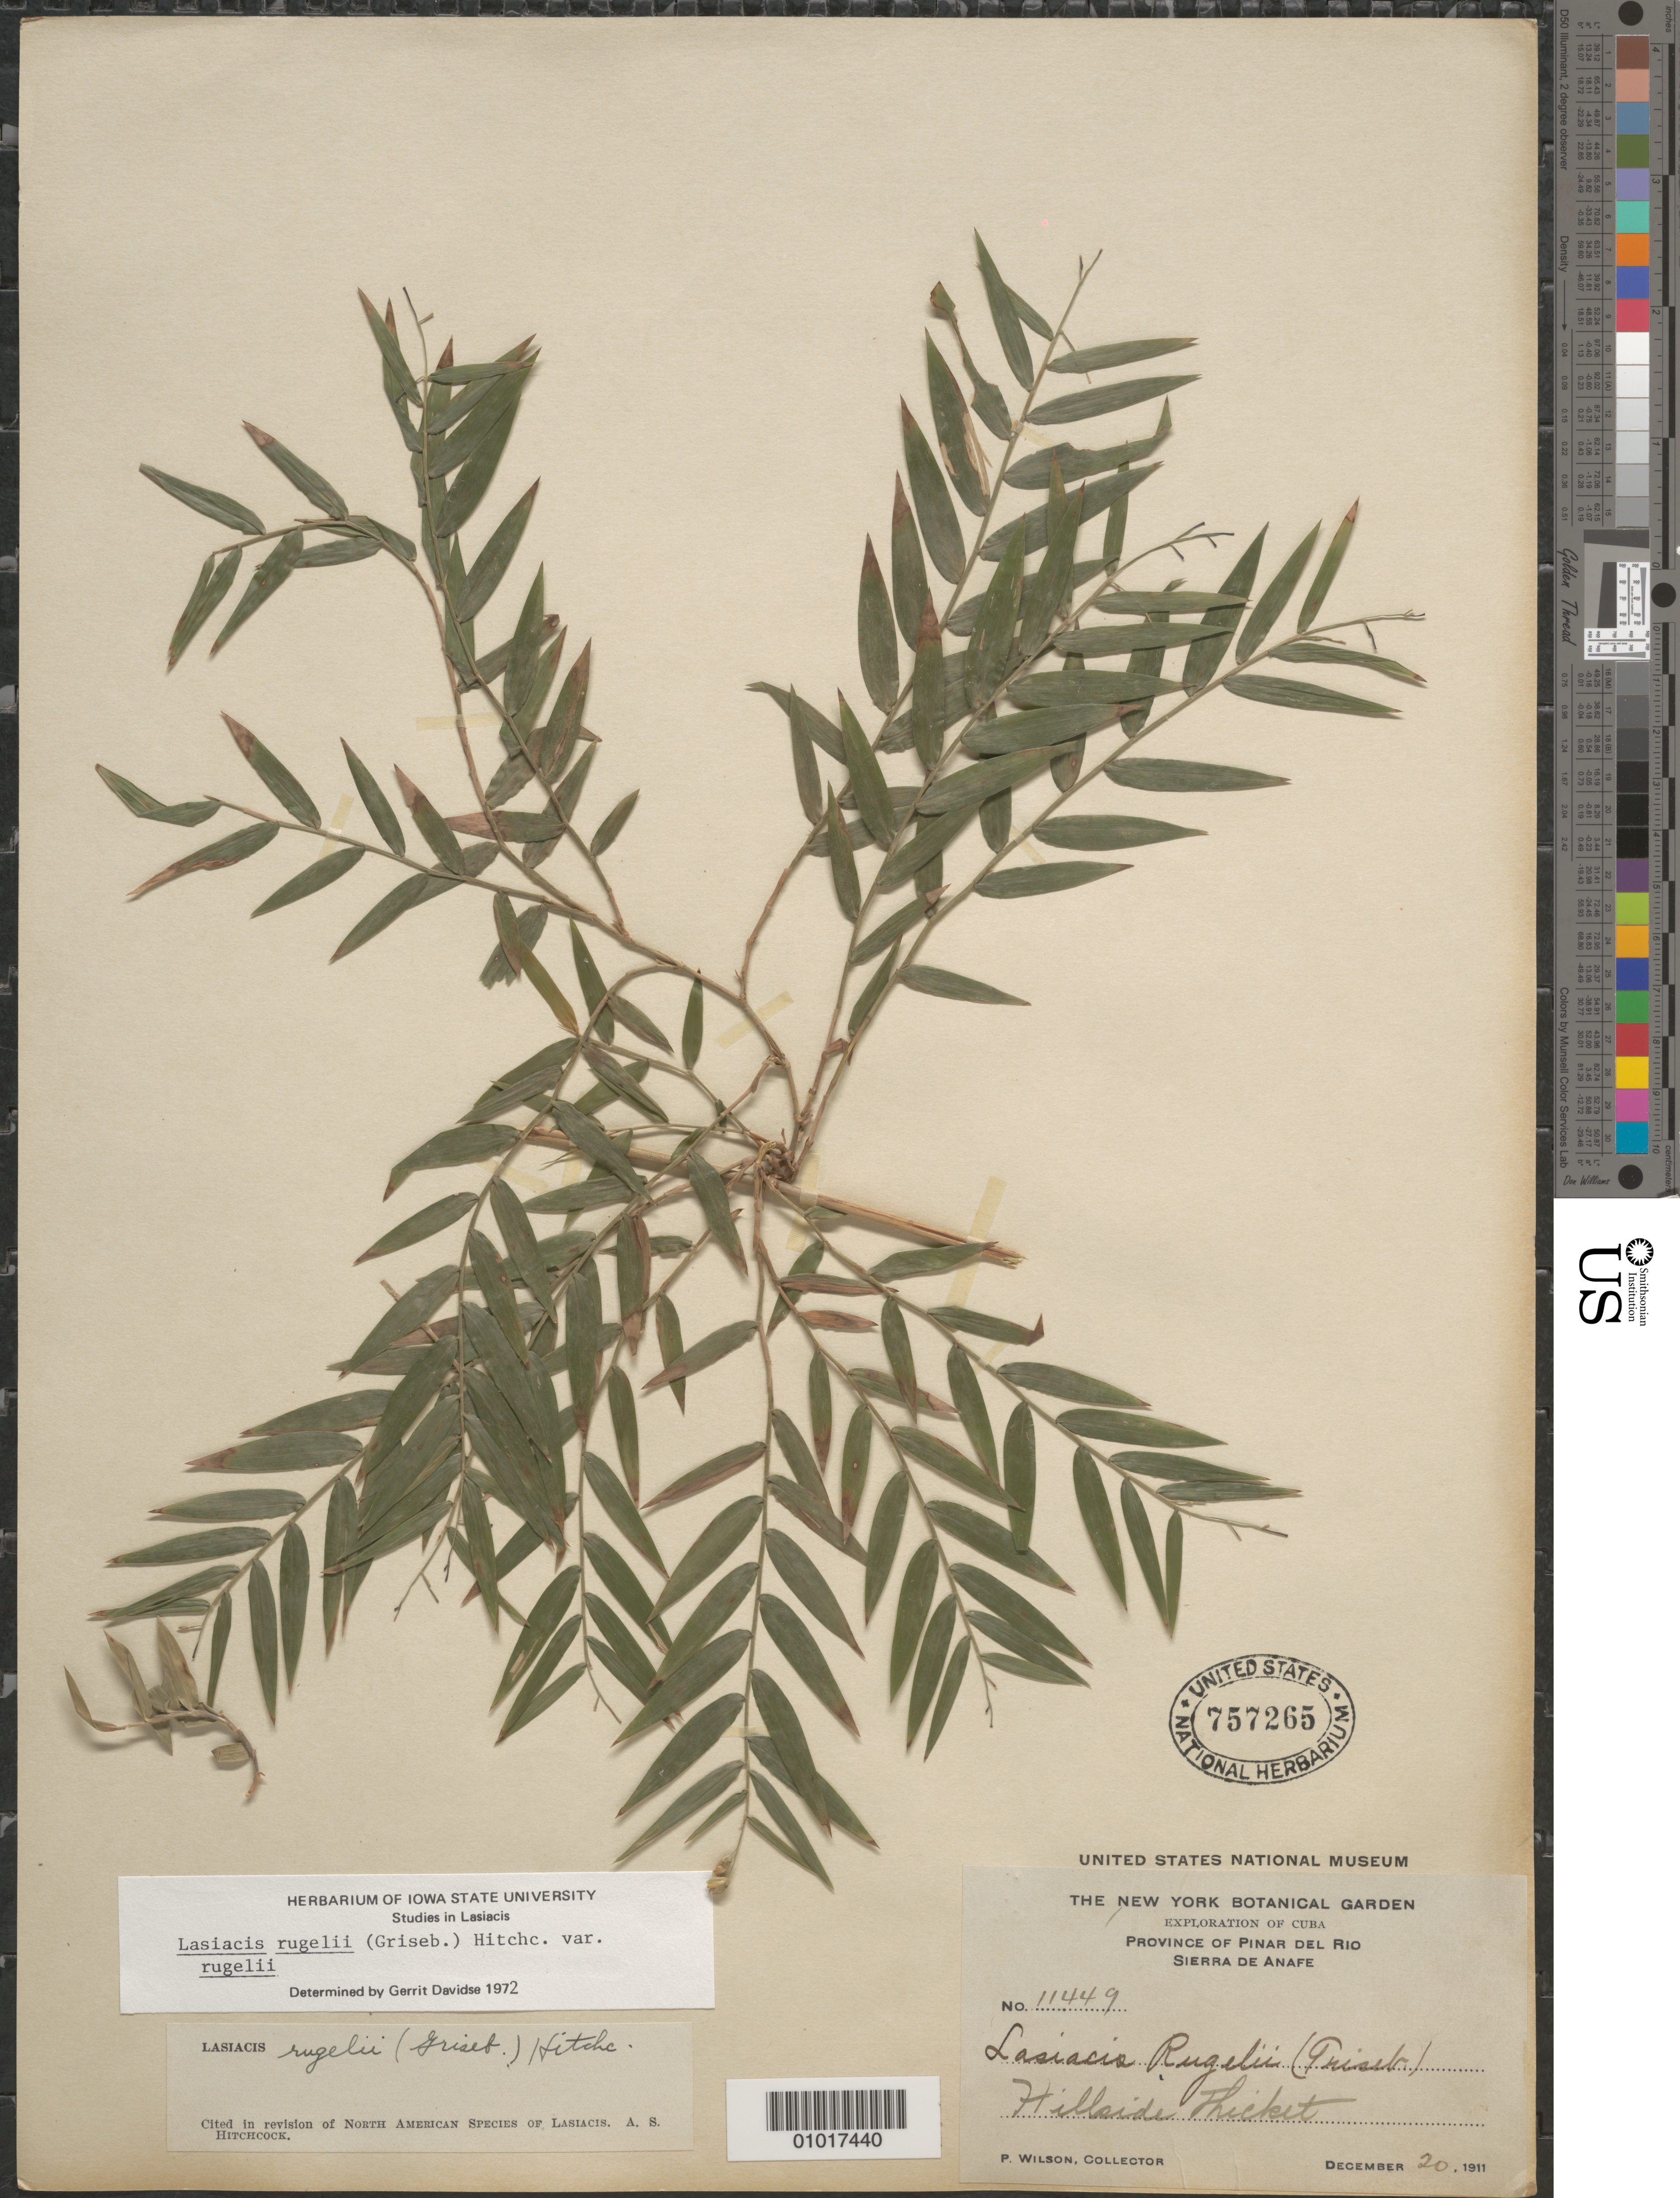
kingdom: Plantae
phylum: Tracheophyta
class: Liliopsida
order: Poales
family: Poaceae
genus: Lasiacis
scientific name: Lasiacis rugelii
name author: (Griseb.) Hitchc.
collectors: P. Wilson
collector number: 11449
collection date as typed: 20 Dec 1911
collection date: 1911-12-20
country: Cuba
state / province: Pinar del Rio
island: Cuba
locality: Sierra de Anafe, hillside thicket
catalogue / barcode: US 757265